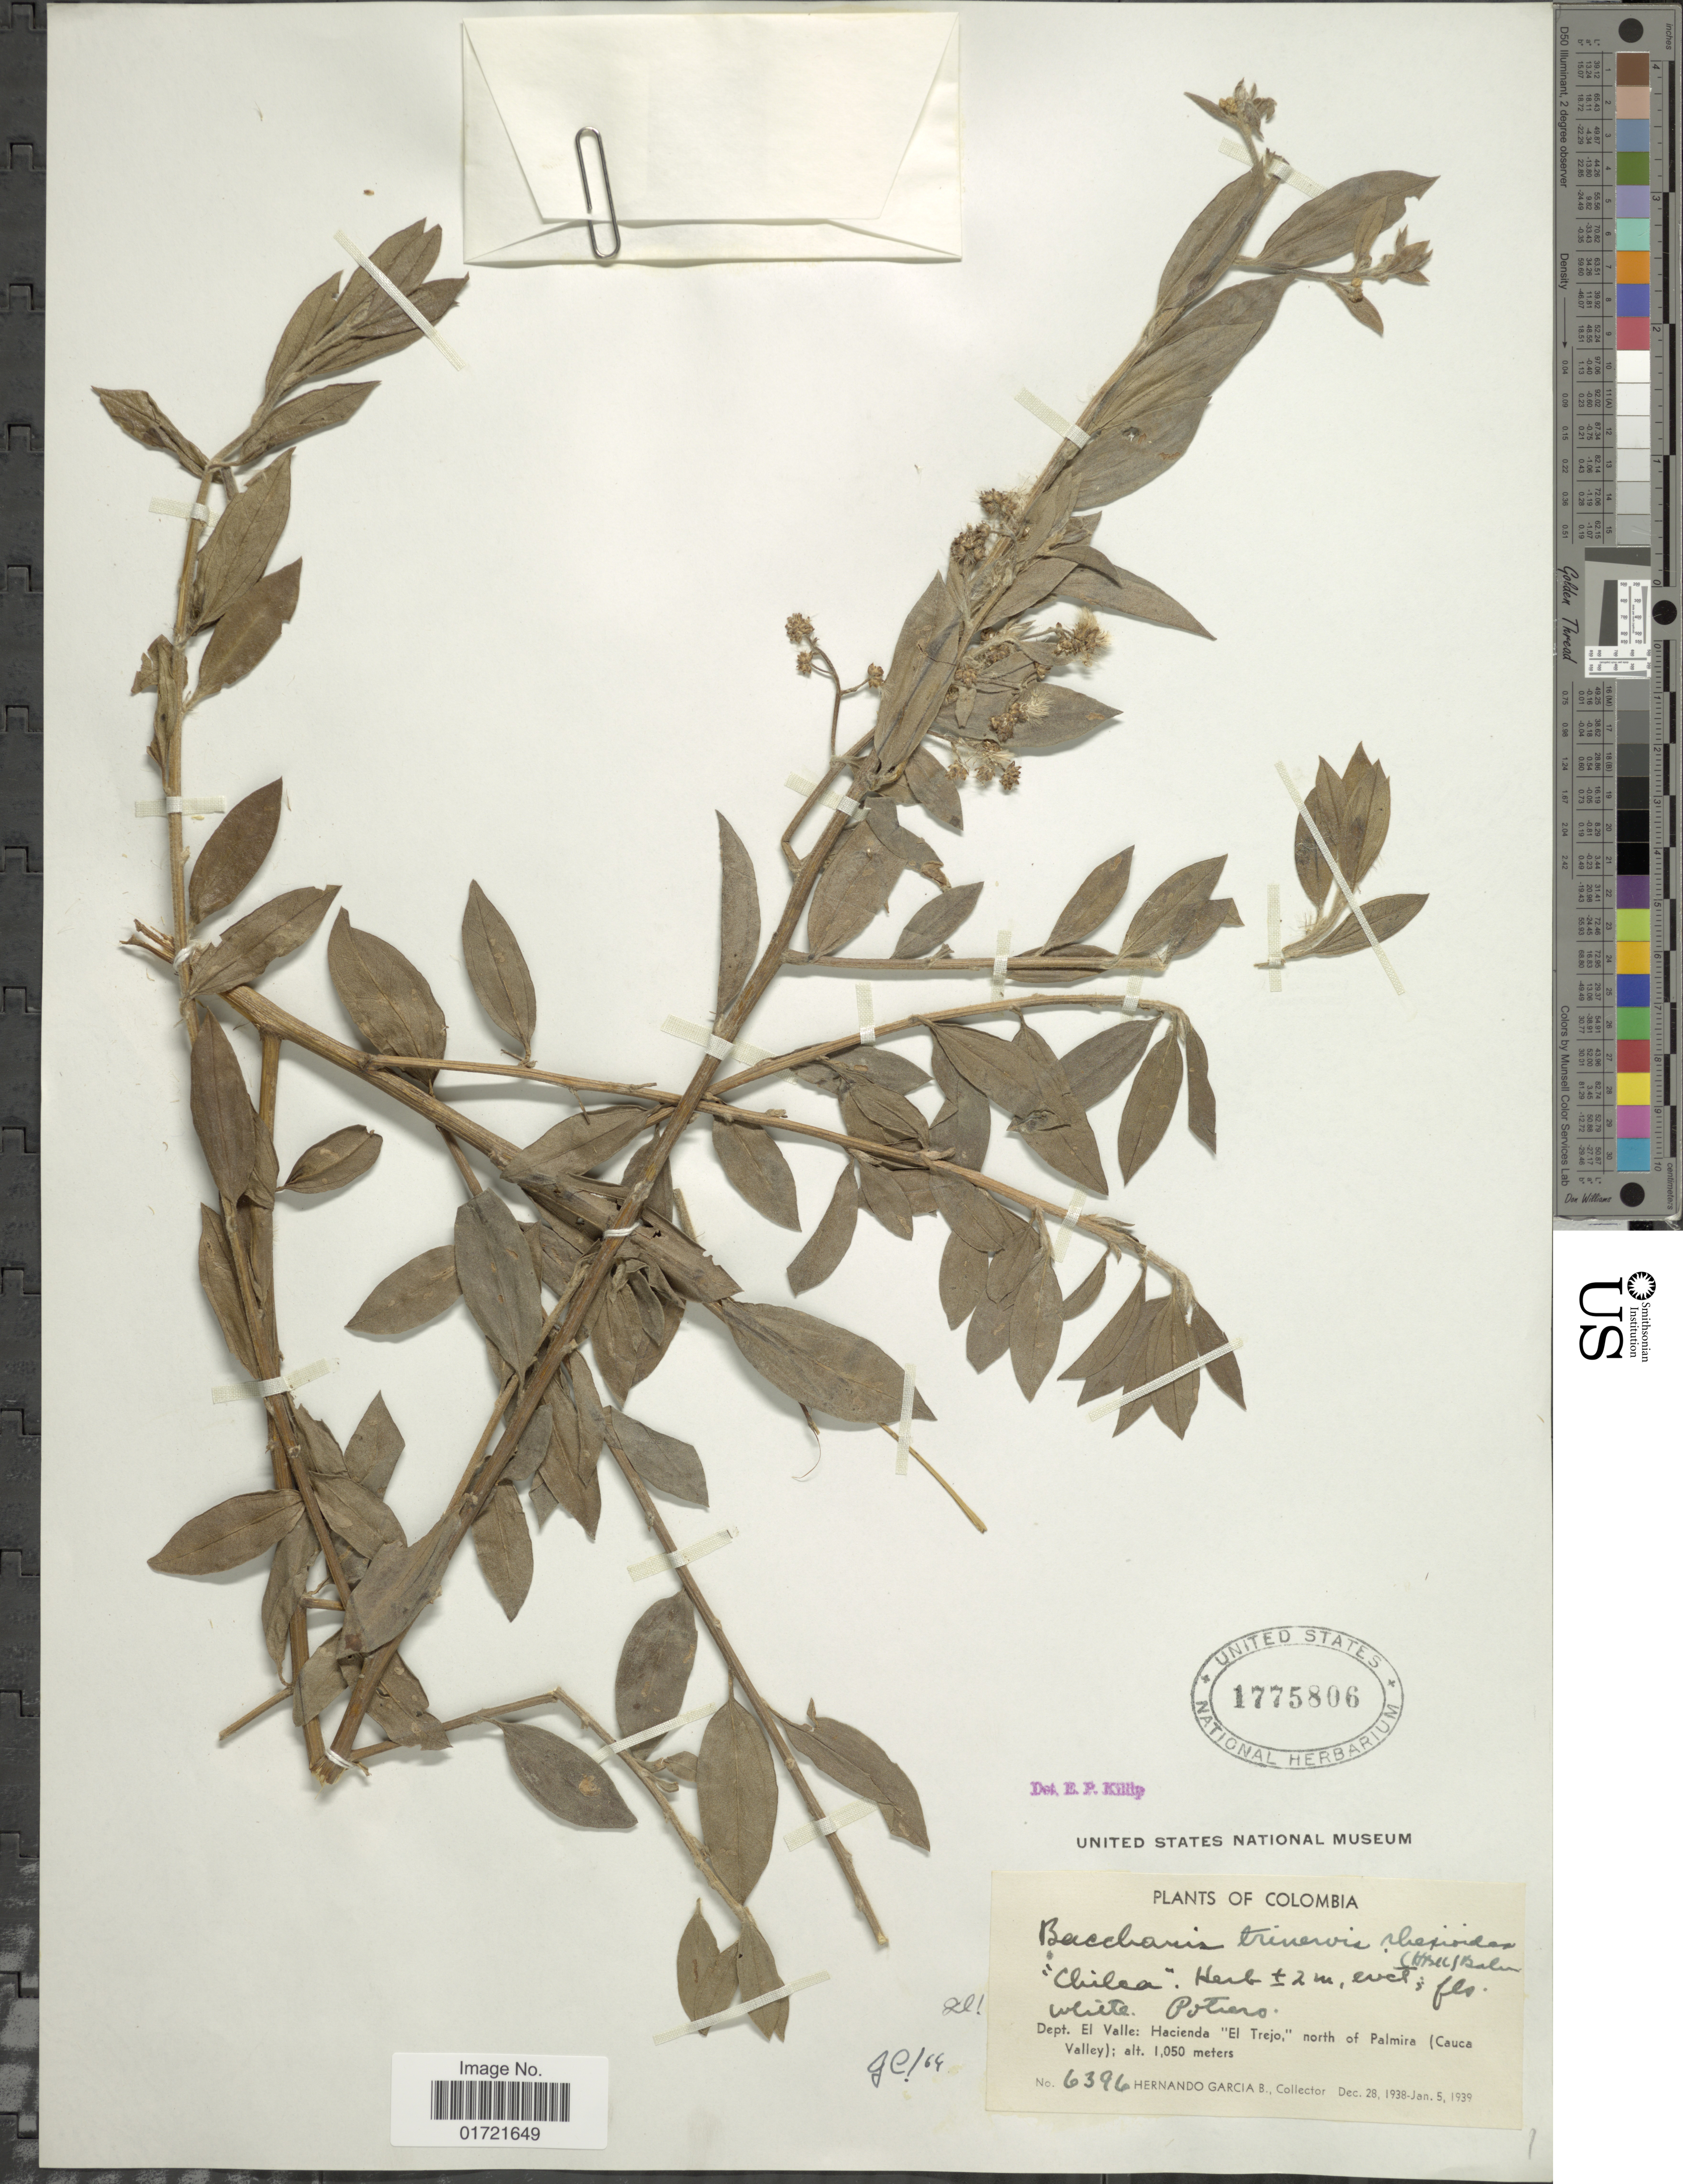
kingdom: Plantae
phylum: Tracheophyta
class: Magnoliopsida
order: Asterales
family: Asteraceae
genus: Baccharis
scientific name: Baccharis trinervis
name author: (Lam.) Pers.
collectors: H. García Barriga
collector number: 6396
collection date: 1938-12-28/1939-01-05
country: Colombia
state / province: Valle del Cauca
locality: Dept. El Valle: Hacienda "El Trejo" , north of Palmira (Cauca Valley)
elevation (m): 1050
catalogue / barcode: US 1775806